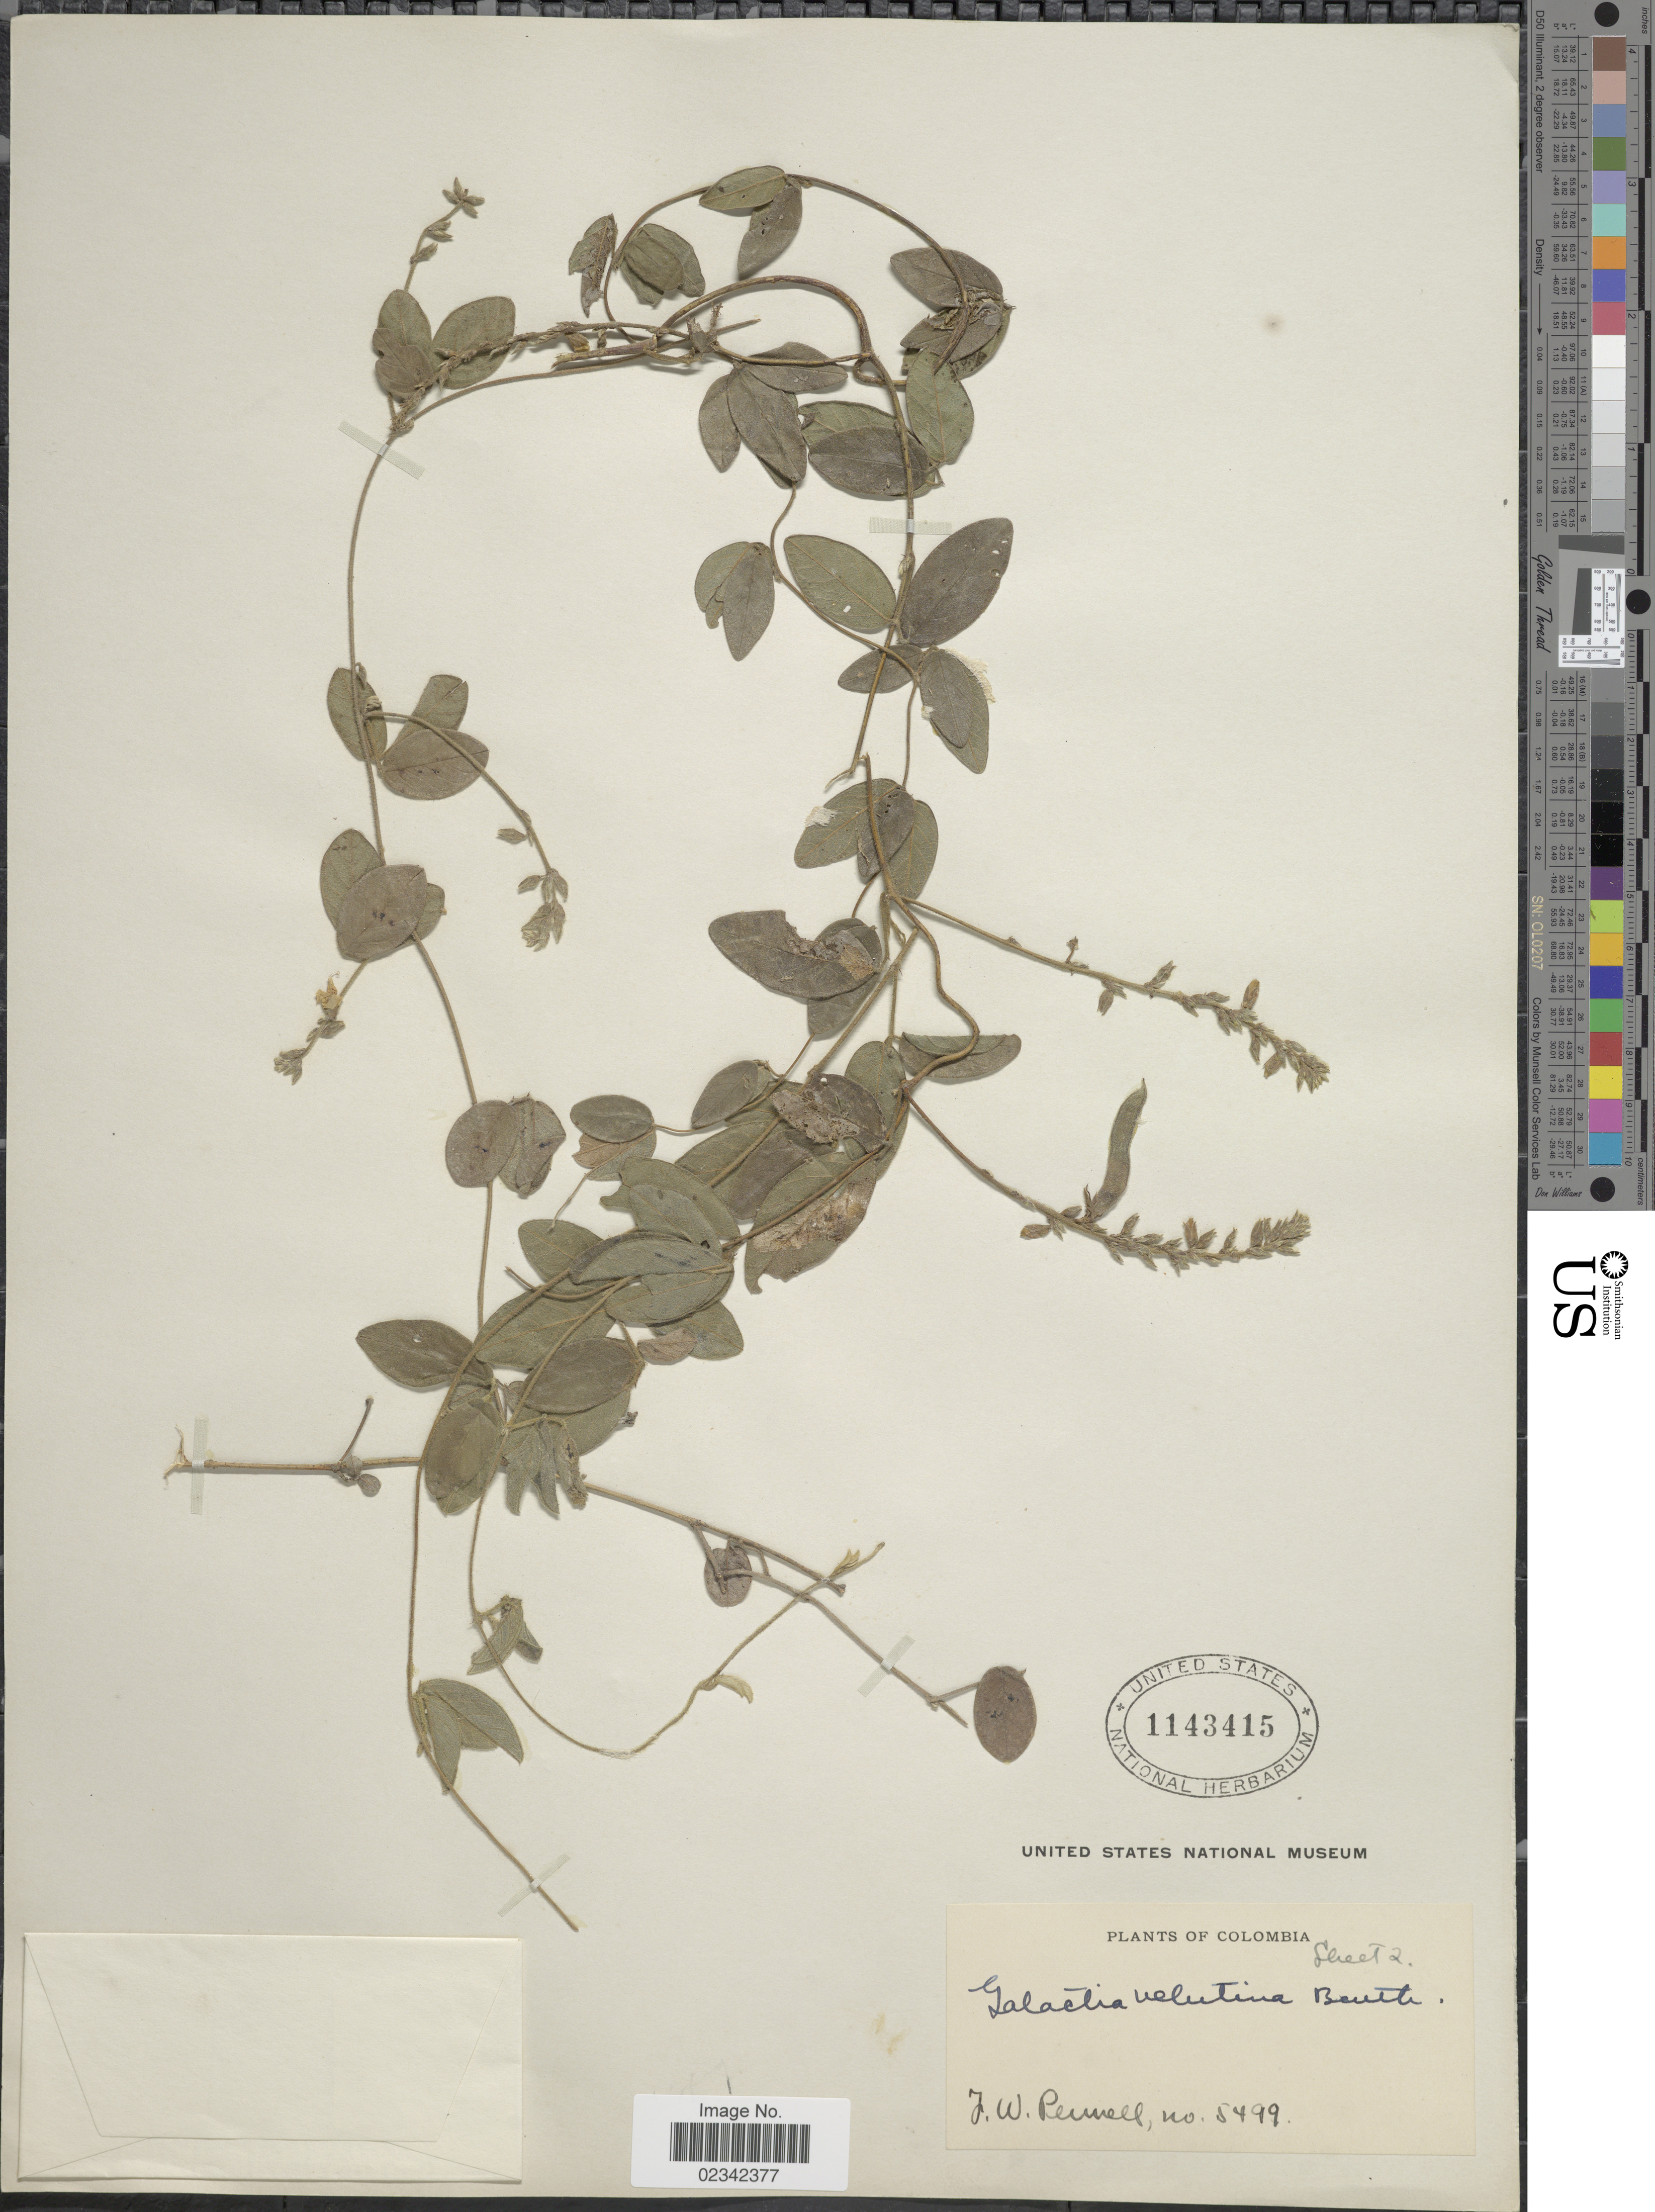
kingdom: Plantae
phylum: Tracheophyta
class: Magnoliopsida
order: Fabales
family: Fabaceae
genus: Galactia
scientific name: Galactia striata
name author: (Jacq.) Urb.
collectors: F. W. Pennell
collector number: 5499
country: Colombia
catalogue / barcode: US 1143415